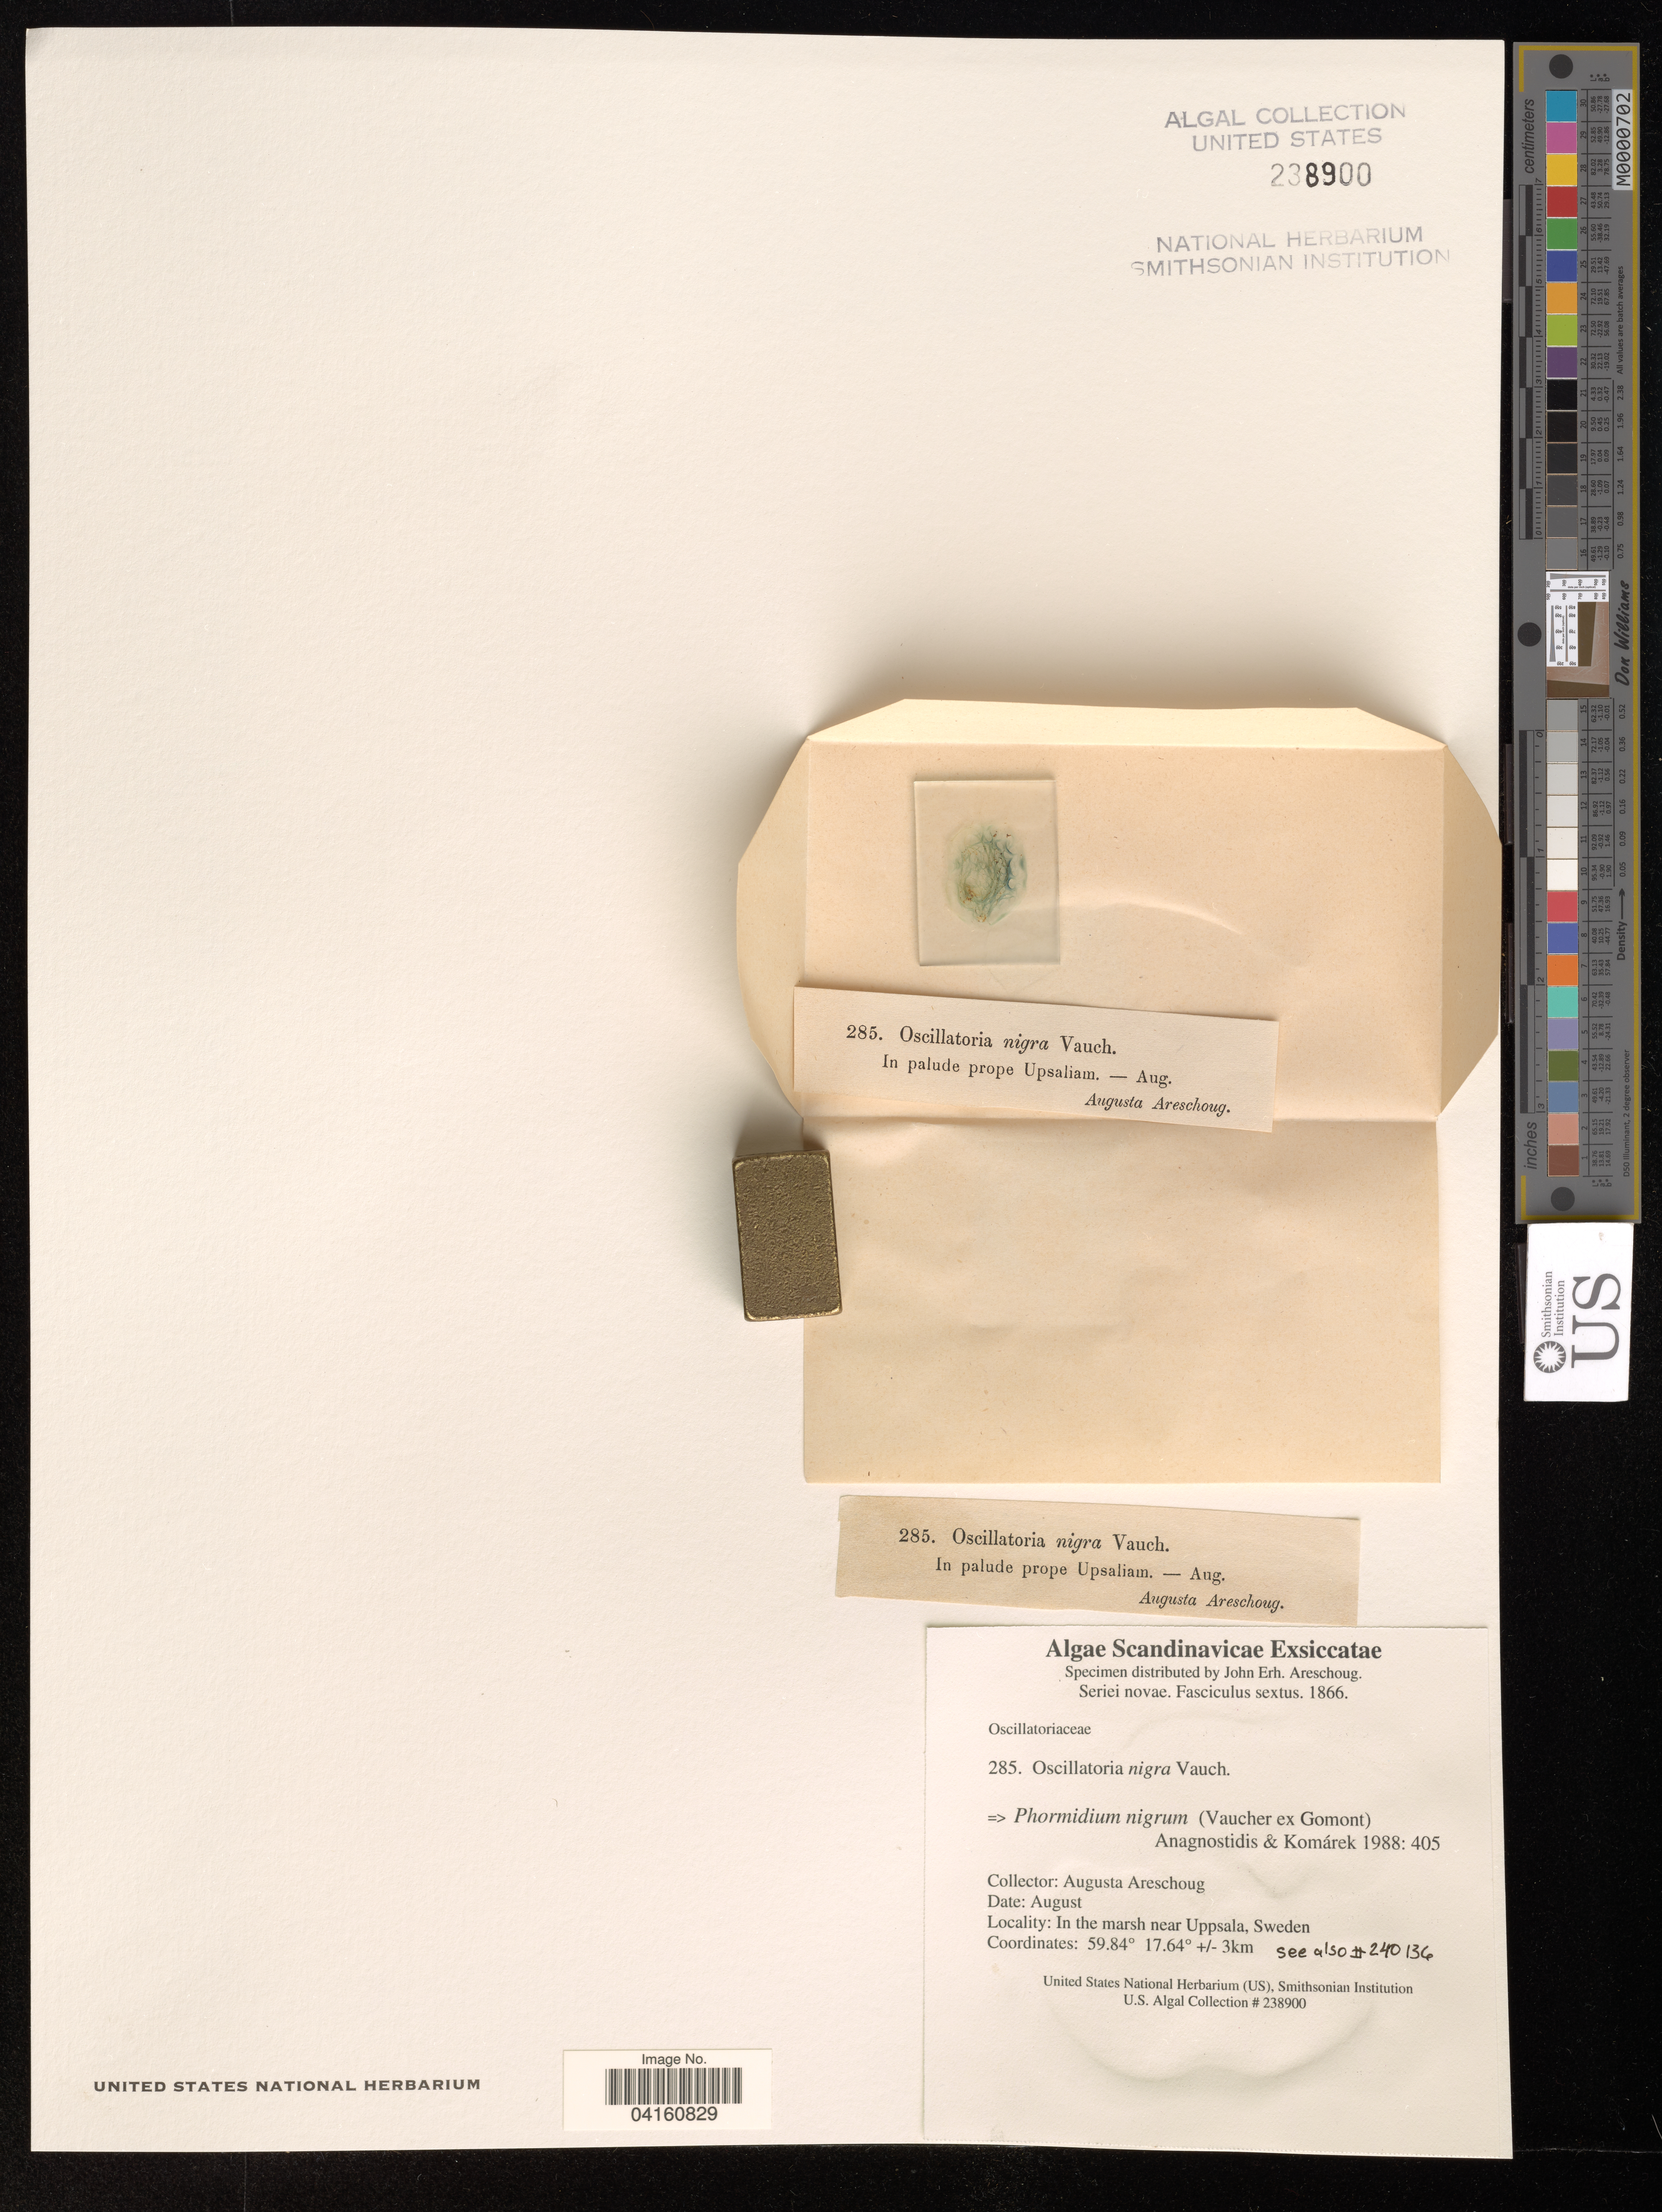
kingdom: Bacteria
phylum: Cyanobacteria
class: Cyanobacteriia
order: Cyanobacteriales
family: Oscillatoriaceae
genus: Phormidium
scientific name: Phormidium nigrum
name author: (Vaucher ex Gomont) Anagn. & Komarek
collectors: A. Areschoug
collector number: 285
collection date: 1866-08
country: Sweden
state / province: Uppsala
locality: In the marsh near Uppsala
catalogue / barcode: US 238900